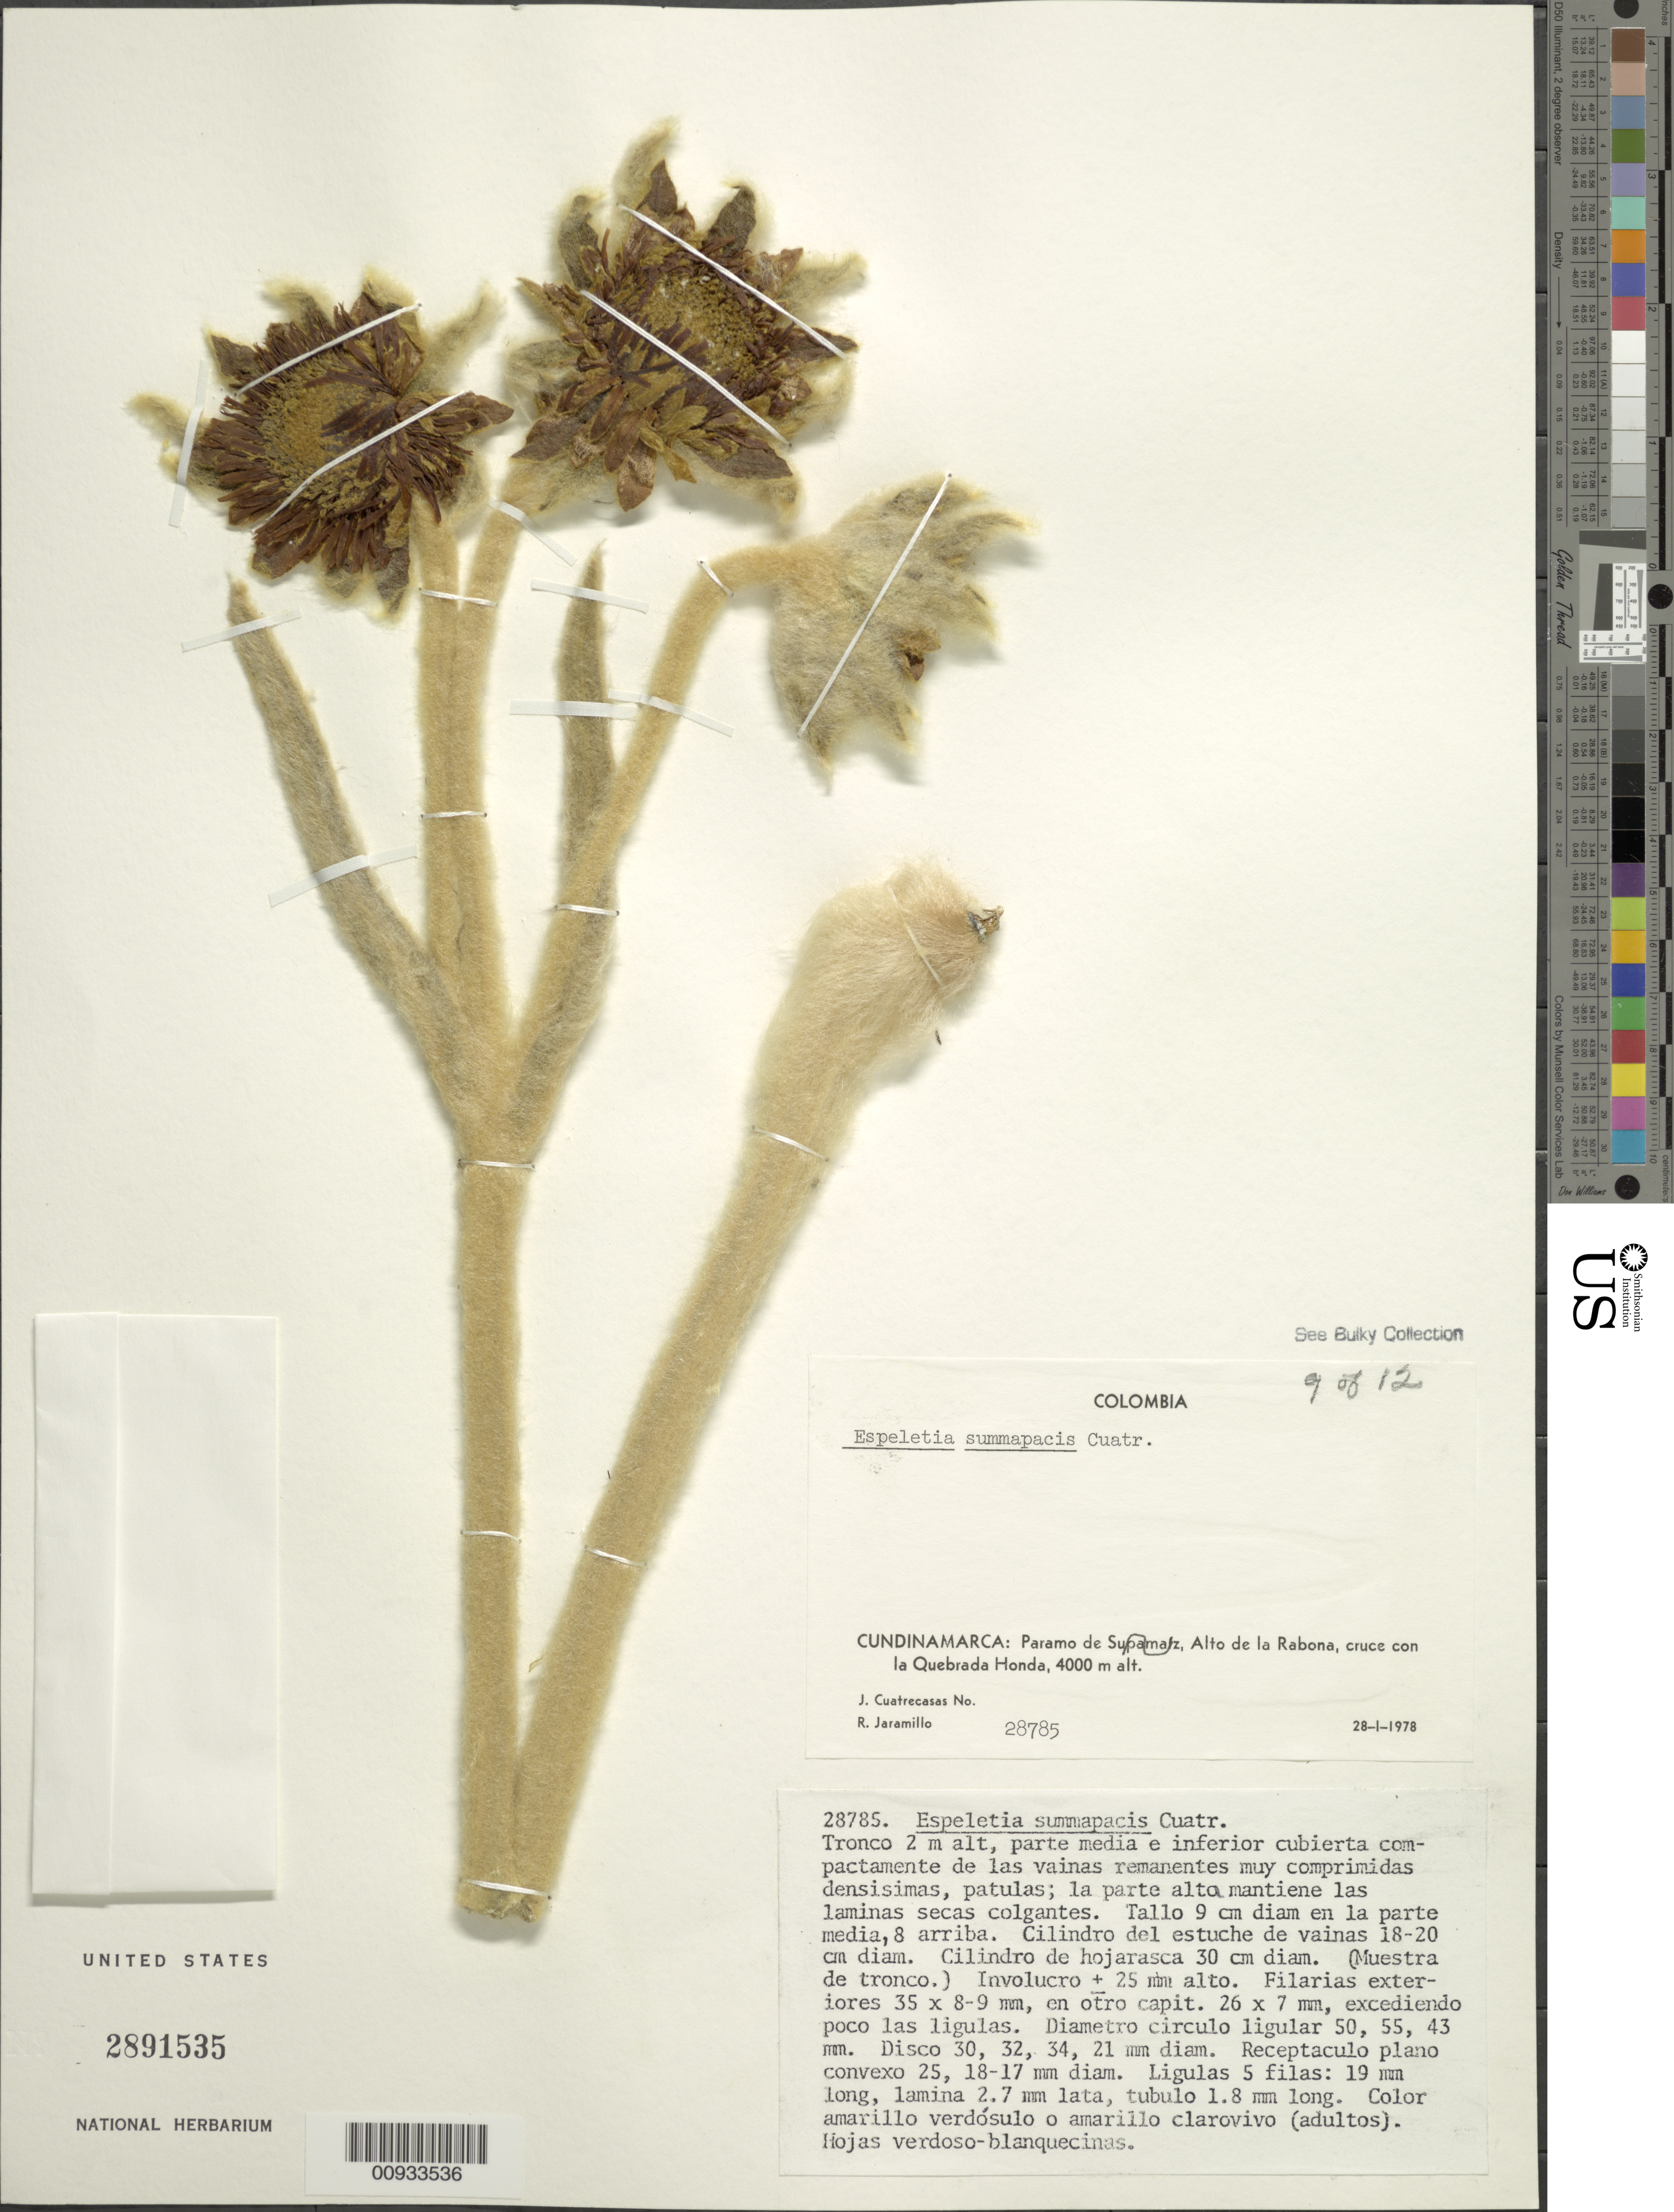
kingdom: Plantae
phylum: Tracheophyta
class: Magnoliopsida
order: Asterales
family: Asteraceae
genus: Espeletia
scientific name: Espeletia summapacis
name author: Cuatrec.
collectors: J. Cuatrecasas & R. Jaramillo M.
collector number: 28785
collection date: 1978-01-28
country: Colombia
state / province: Cundinamarca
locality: Paramo de, Alto de la Rabona, cruce con la Quebrada Honda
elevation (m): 4000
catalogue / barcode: US 2891535